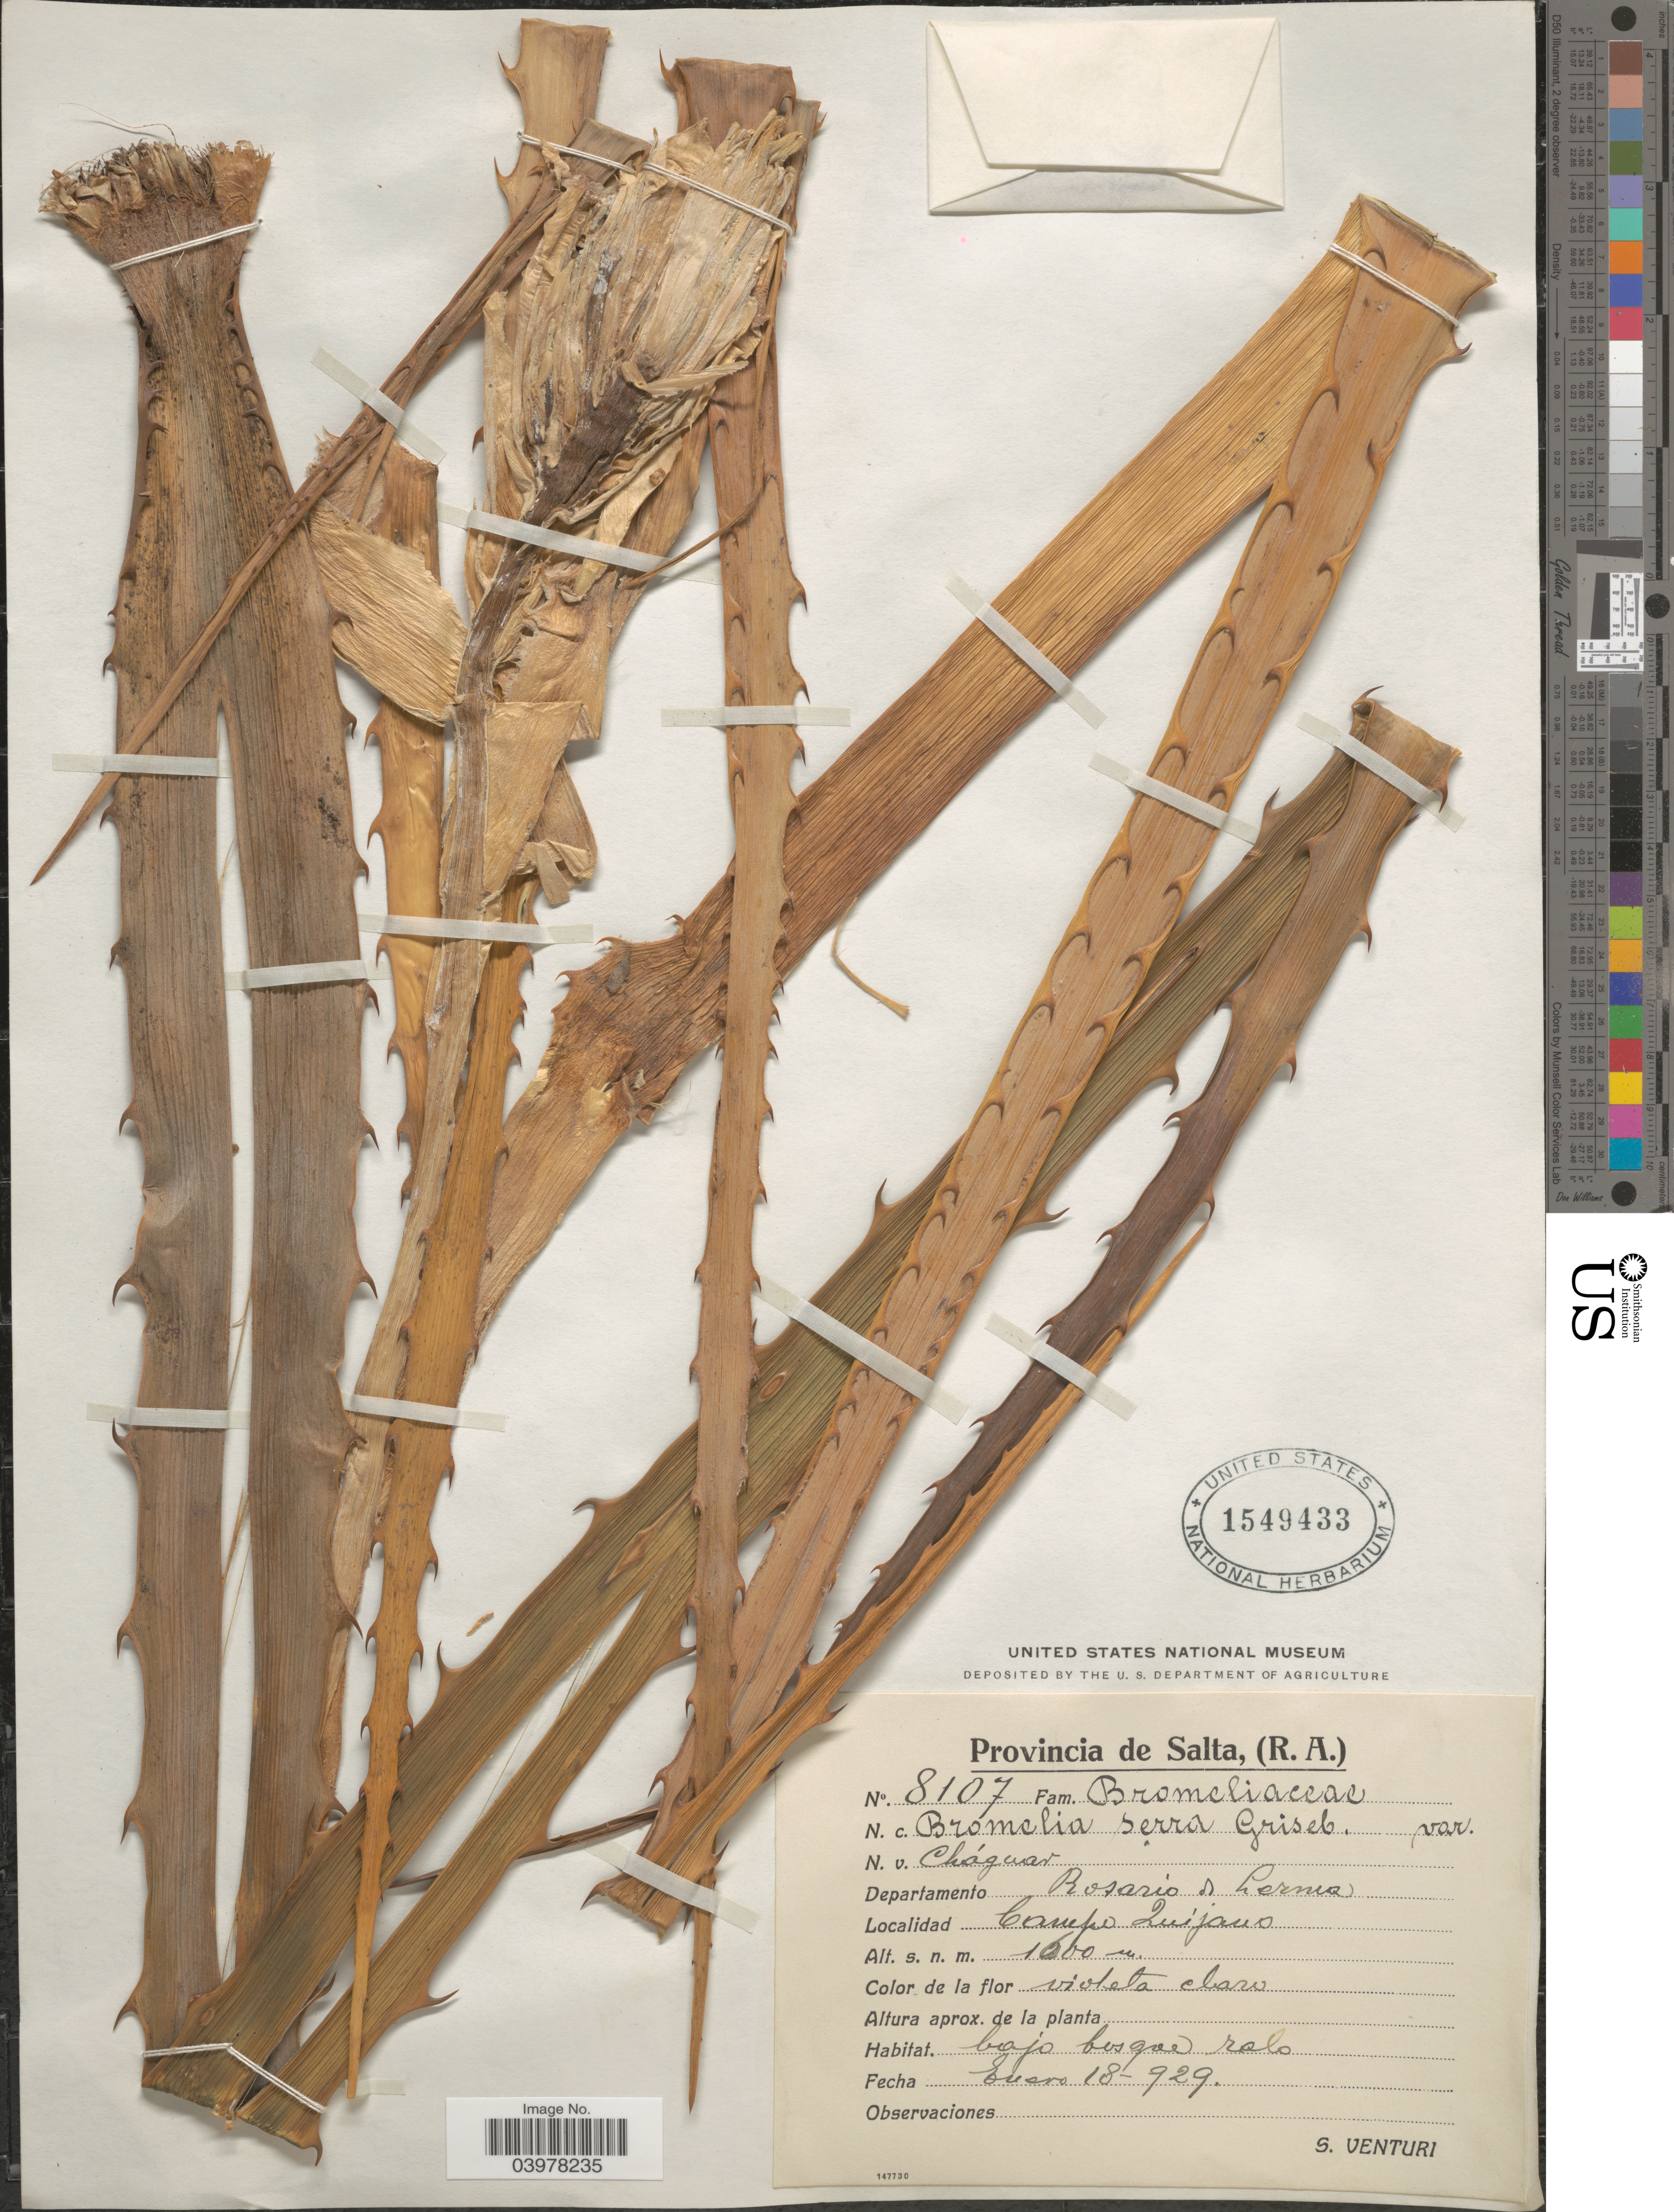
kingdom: Plantae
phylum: Tracheophyta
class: Liliopsida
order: Poales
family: Bromeliaceae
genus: Bromelia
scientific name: Bromelia serra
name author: Griseb.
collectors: S. Venturi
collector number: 8107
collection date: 1929-01-18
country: Argentina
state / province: Salta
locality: Departamento Rosario de Lerma. Campo Quijano.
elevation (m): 1600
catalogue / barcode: US 1549433